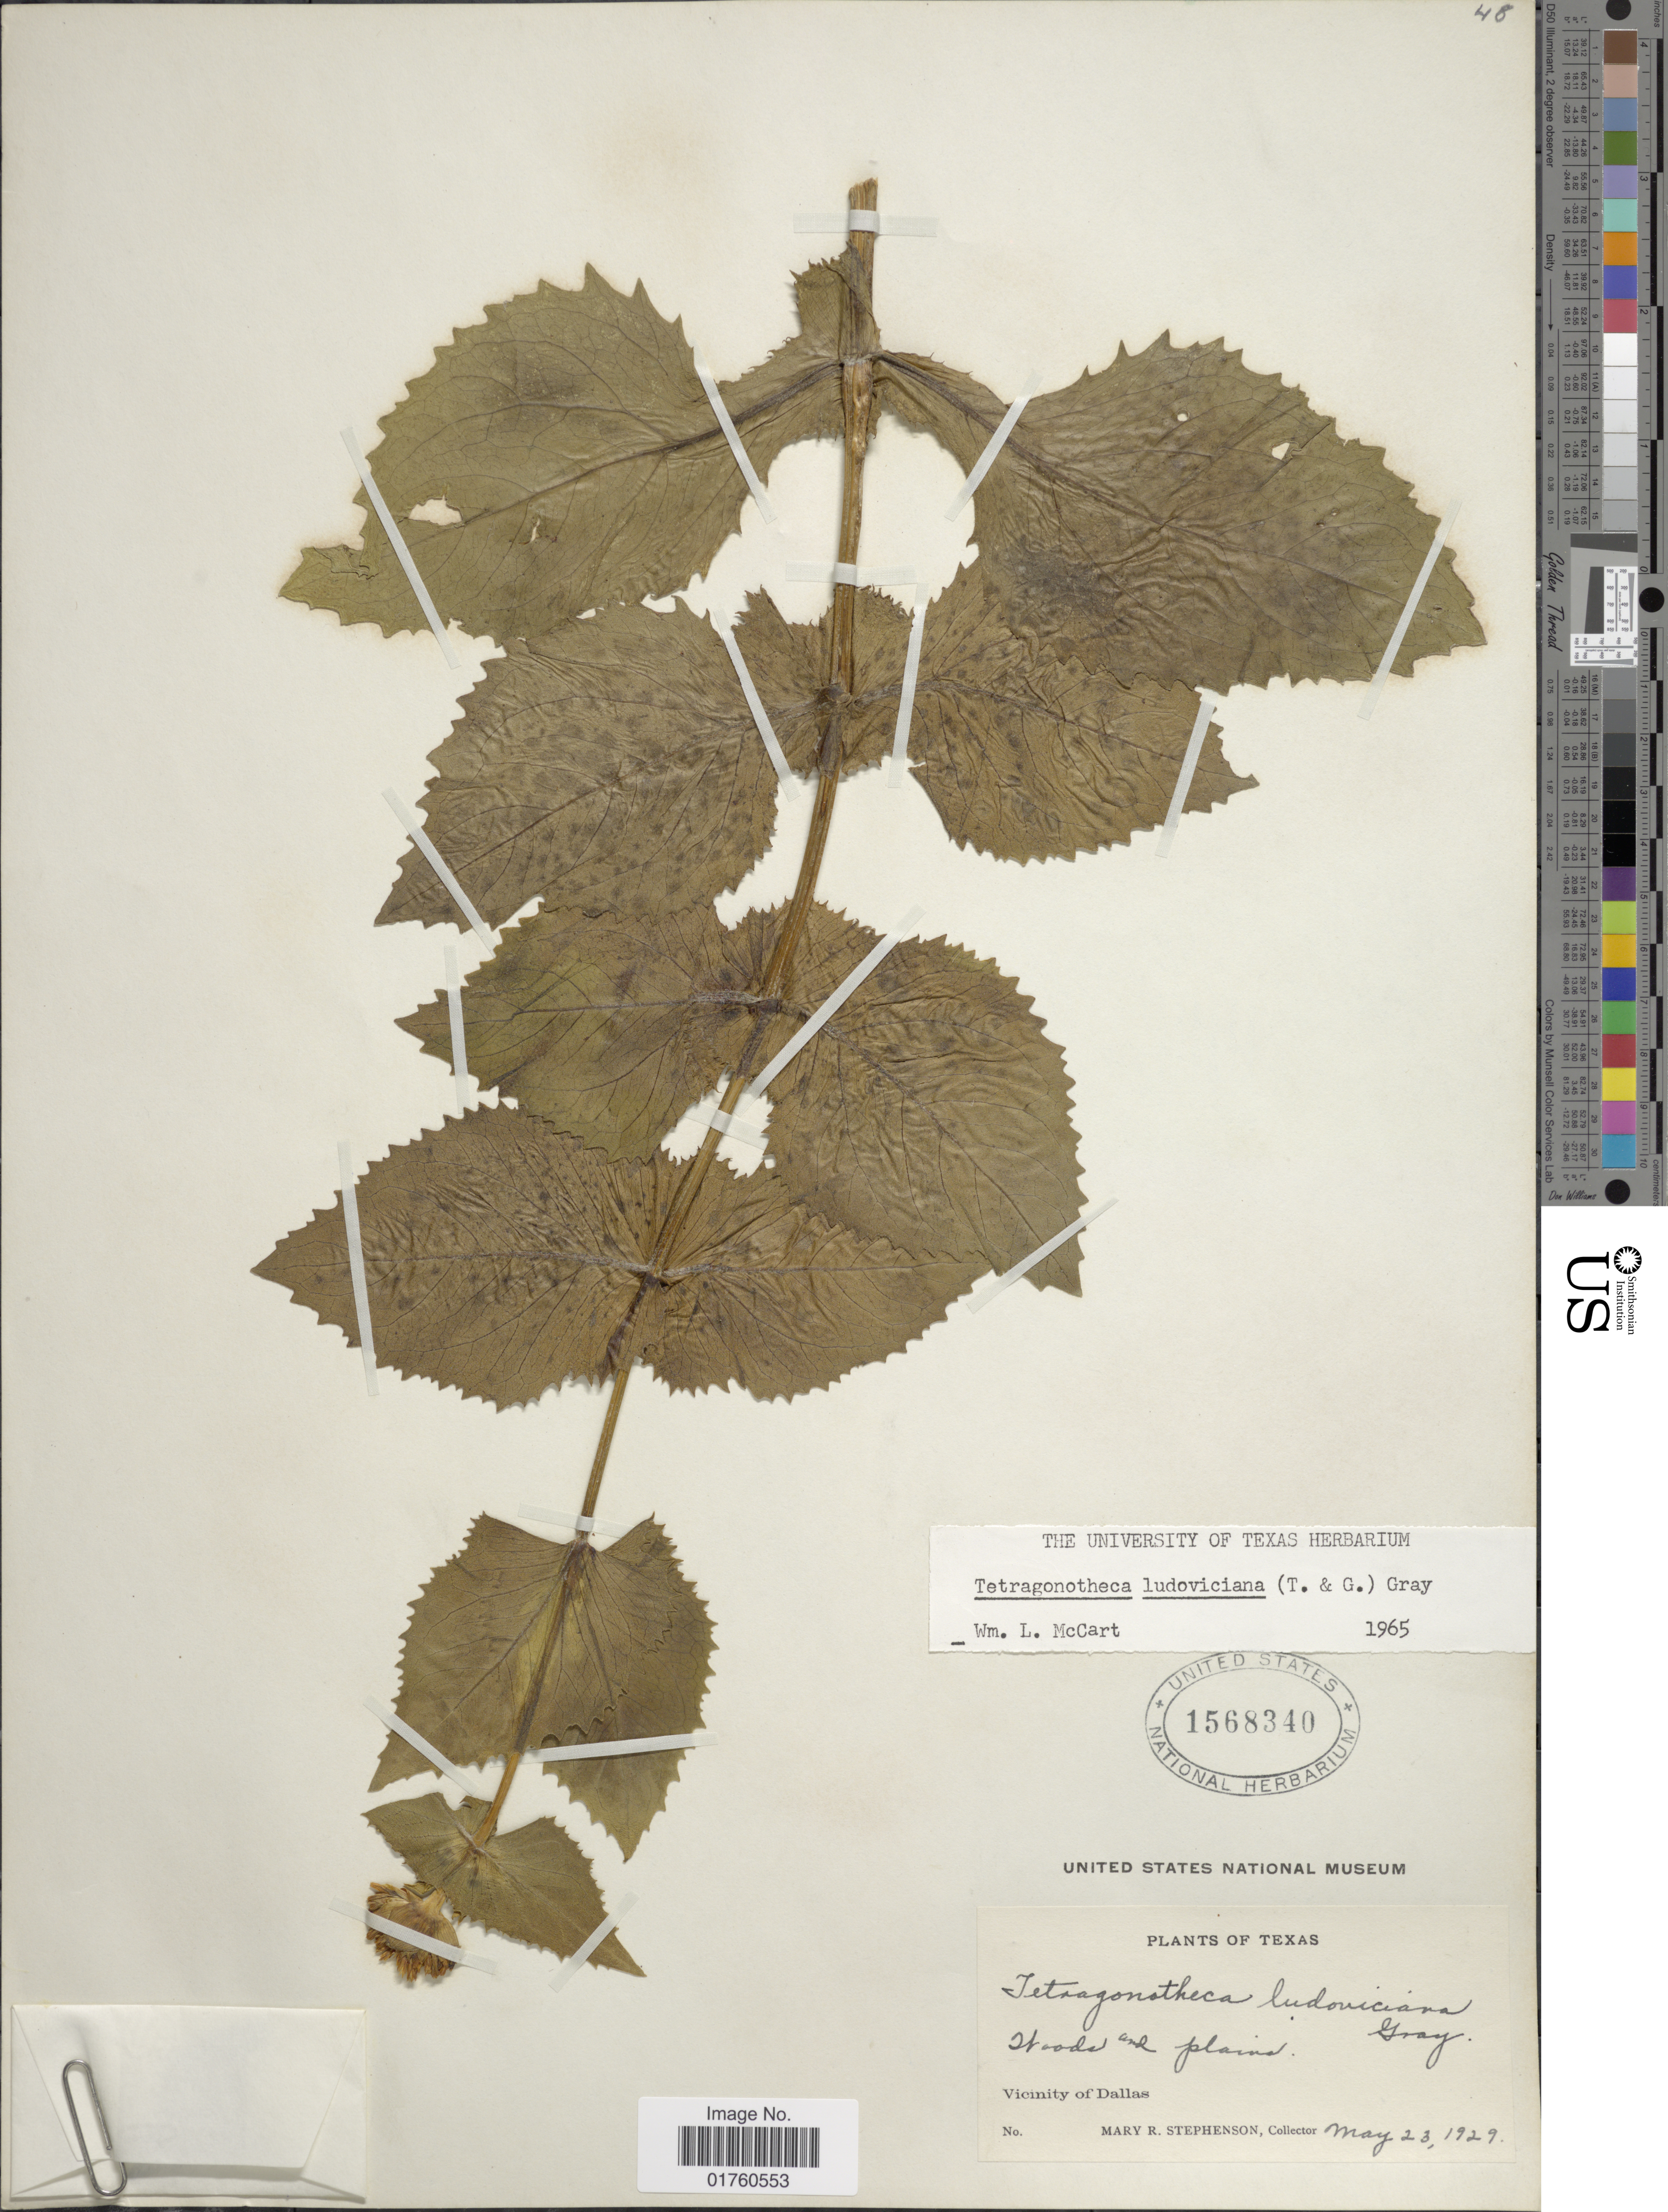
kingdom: Plantae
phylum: Tracheophyta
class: Magnoliopsida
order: Asterales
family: Asteraceae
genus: Tetragonotheca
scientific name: Tetragonotheca ludoviciana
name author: A. Gray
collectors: M. Stephenson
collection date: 1929-05-23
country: United States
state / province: Texas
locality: Vicinity of Dallas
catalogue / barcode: US 1568340